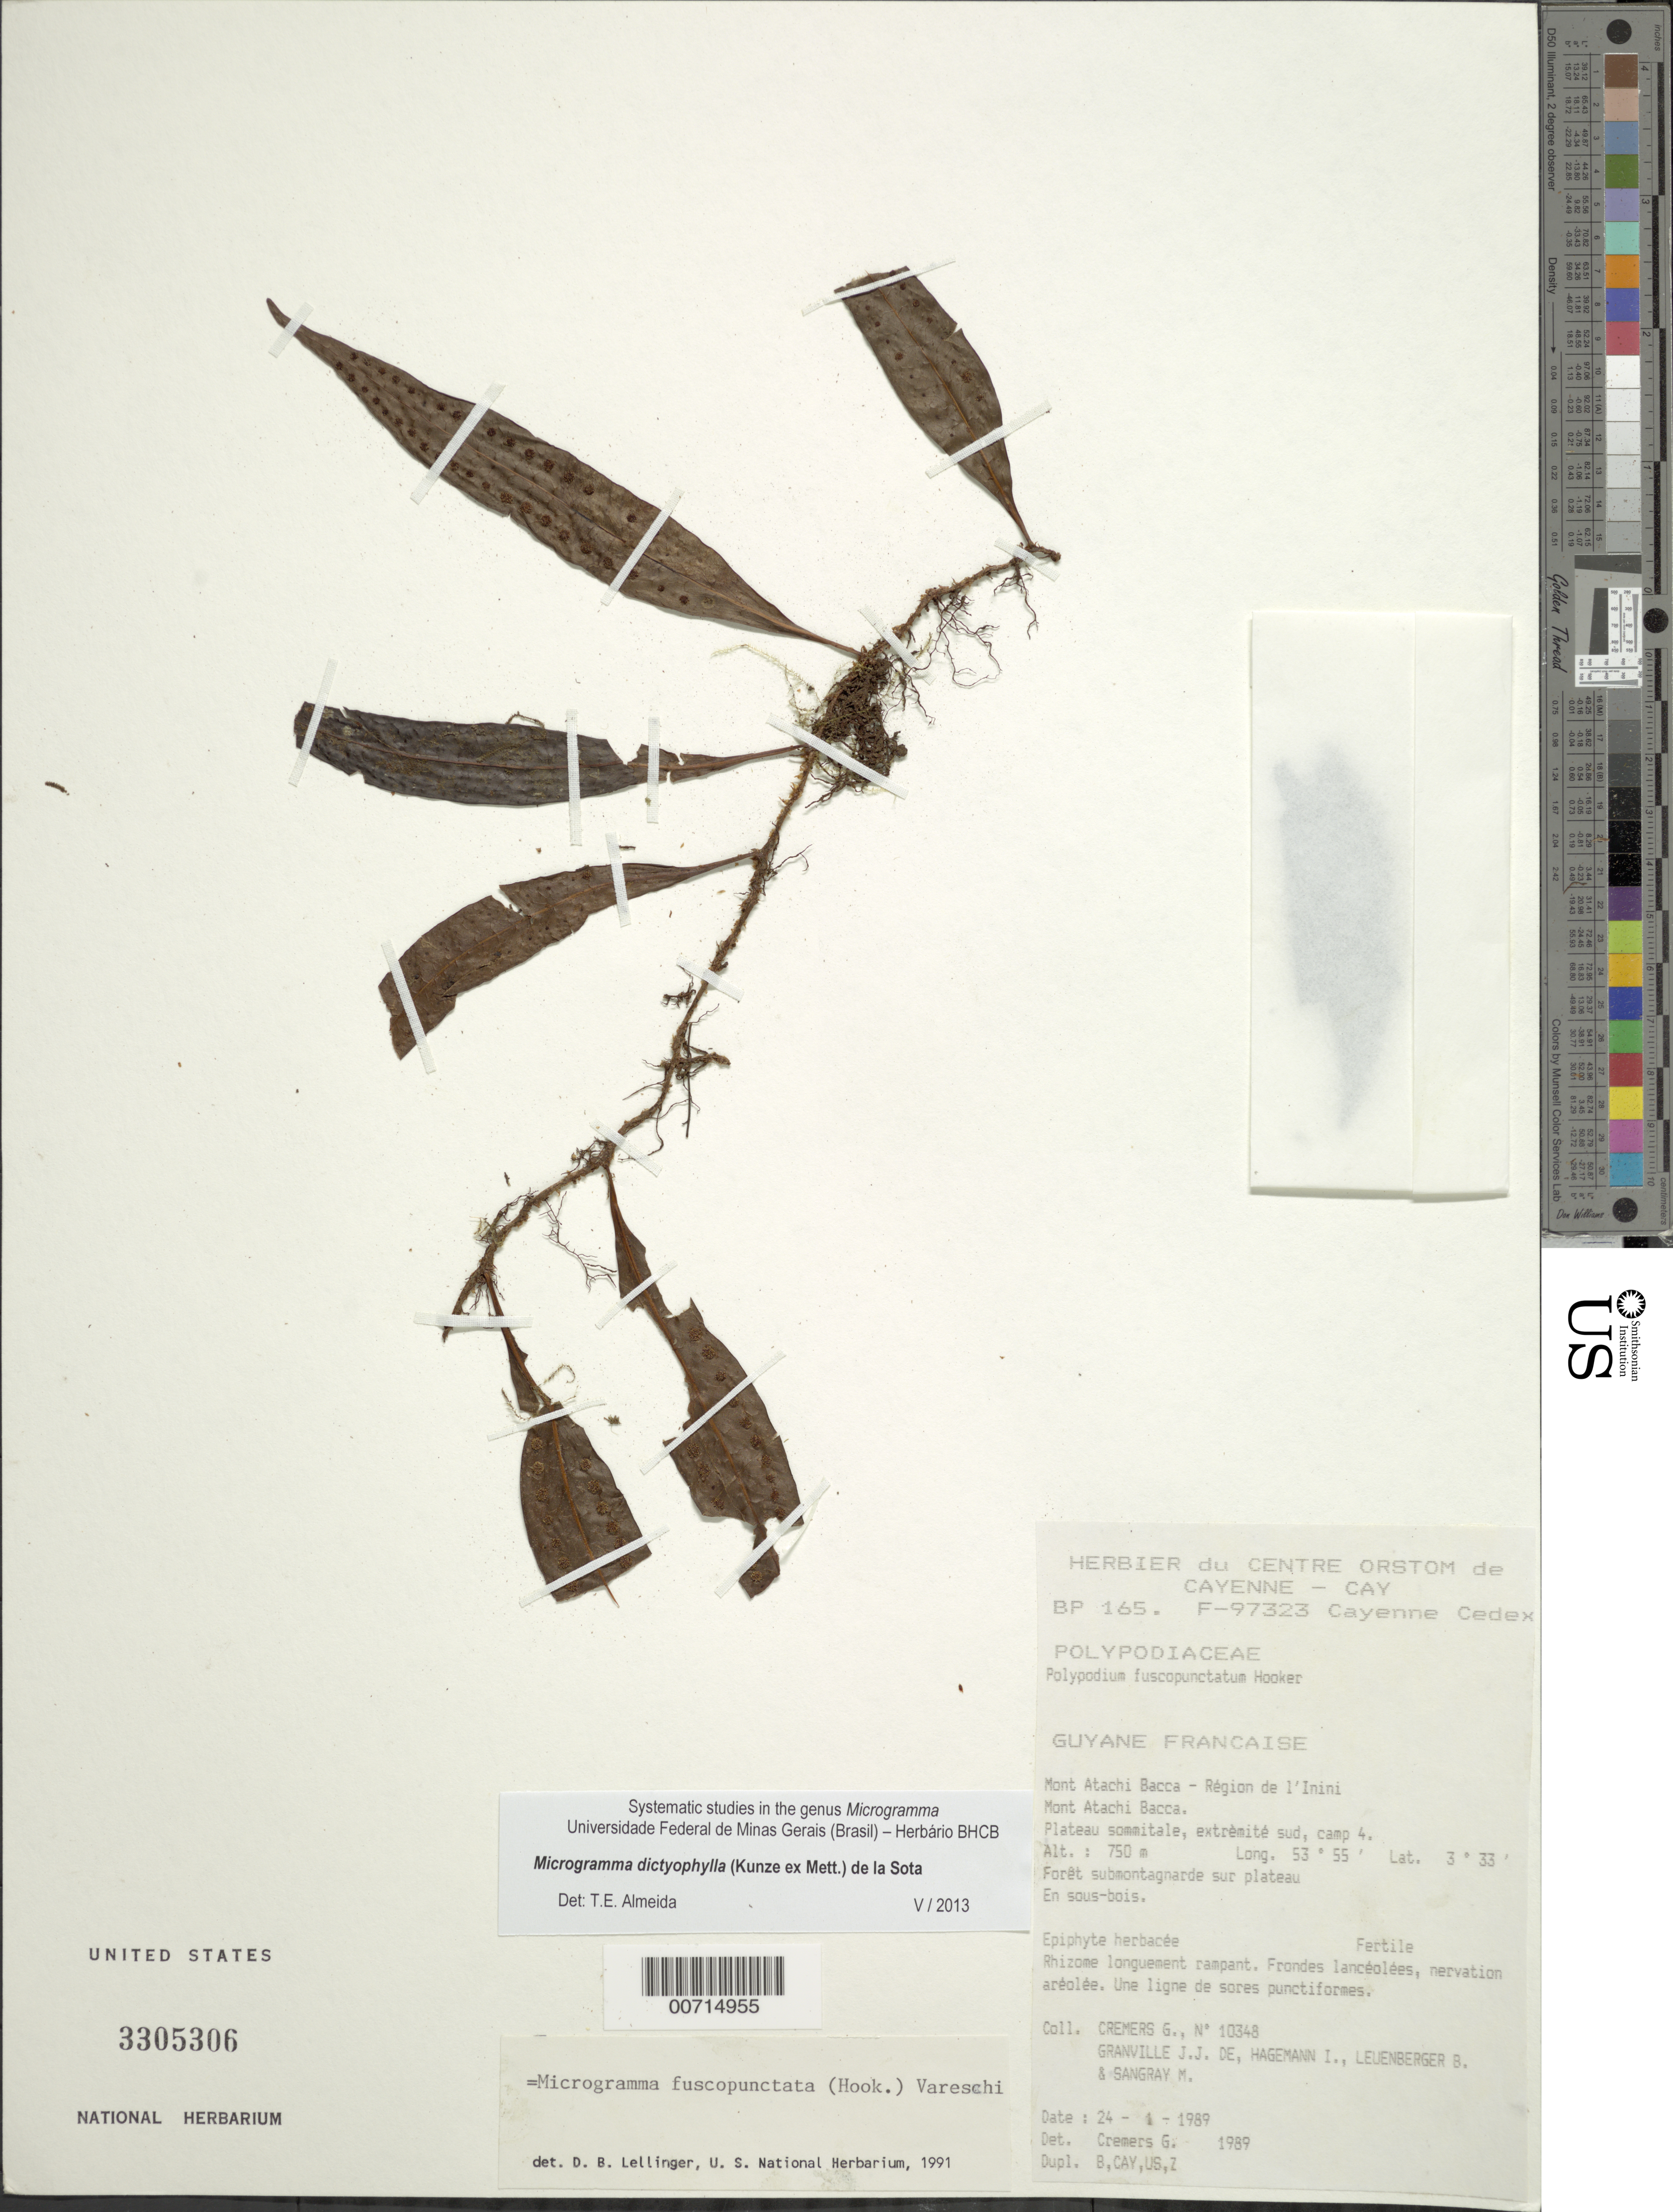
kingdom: Plantae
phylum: Tracheophyta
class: Polypodiopsida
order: Polypodiales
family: Polypodiaceae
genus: Microgramma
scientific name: Microgramma dictyophylla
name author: (Kunze ex Mett.) de la Sota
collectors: G. Cremers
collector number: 10348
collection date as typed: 24-Jan-89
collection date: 1989-01-24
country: French Guiana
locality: Mont Atachi Bacca, région de l'Inini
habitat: Forêt submontagnarde sur plateau; plateau sommitale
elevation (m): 750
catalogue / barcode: US 3305306